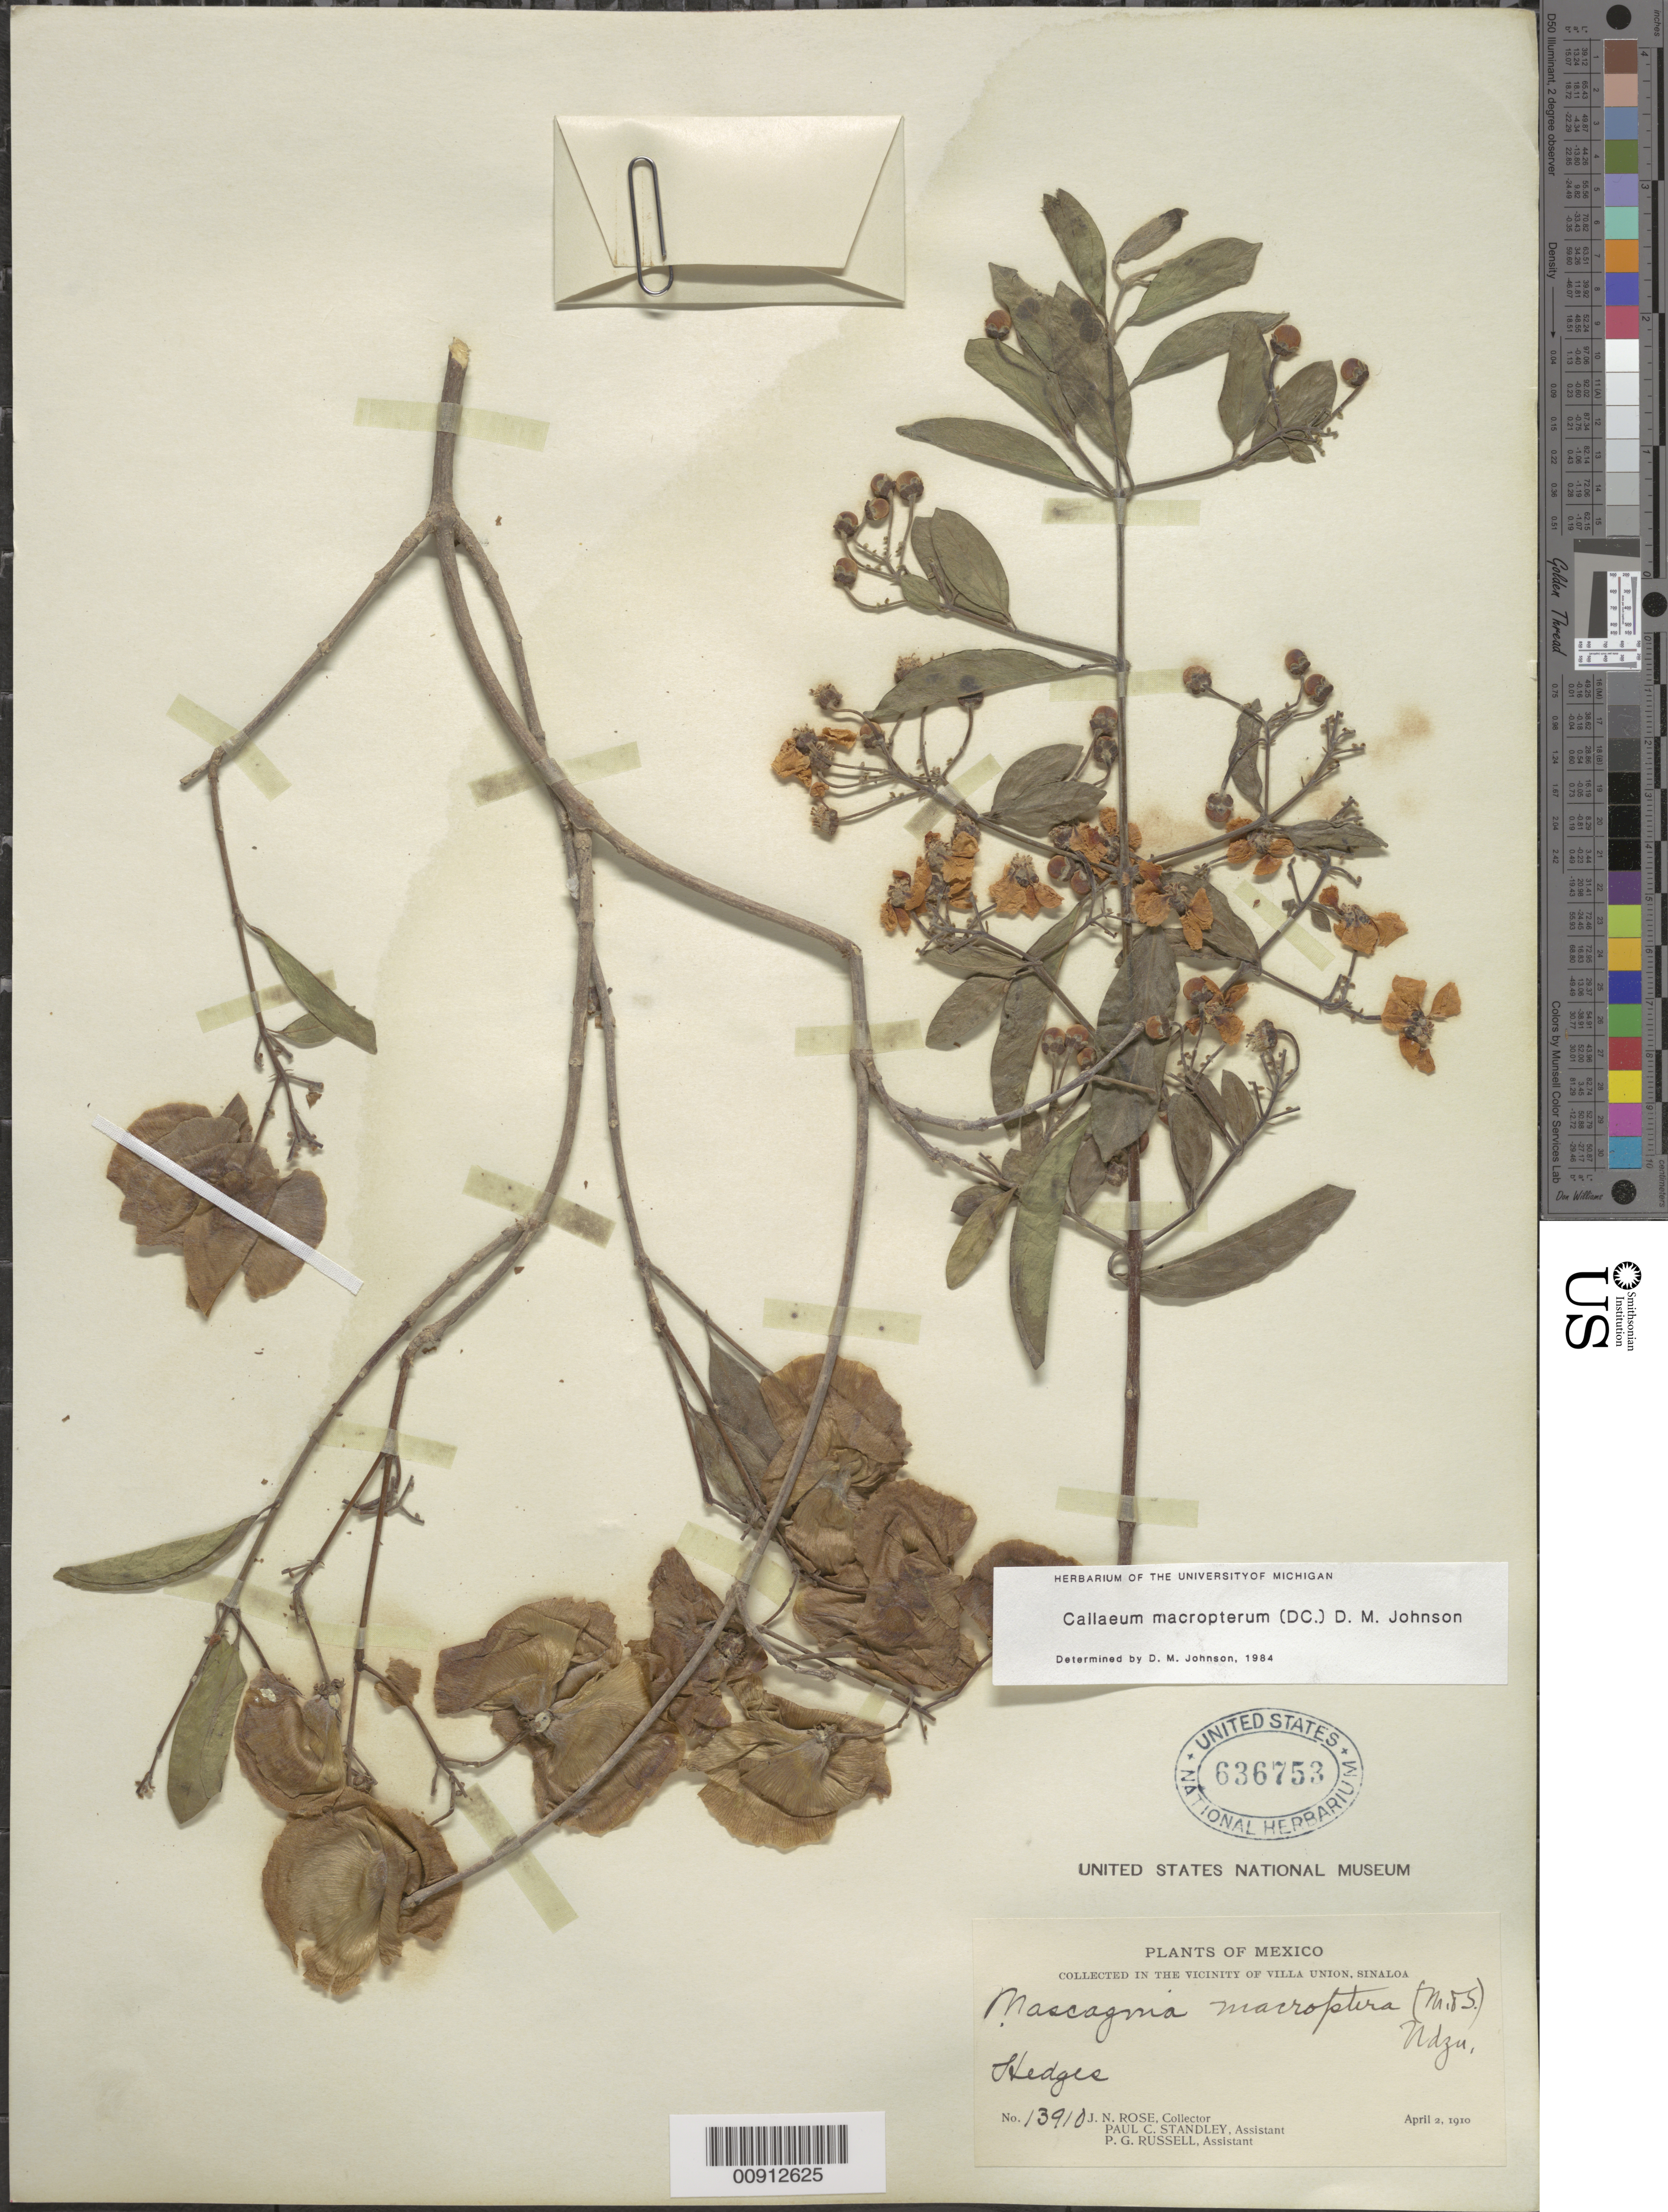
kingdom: Plantae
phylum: Tracheophyta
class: Magnoliopsida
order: Malpighiales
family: Malpighiaceae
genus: Callaeum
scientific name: Callaeum macropterum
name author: (Moc. & Sessé ex DC.) D.M. Johnson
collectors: J. N. Rose, P. C. Standley & P. G. Russell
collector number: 13910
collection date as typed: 02 Apr 1910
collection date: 1910-04-02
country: Mexico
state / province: Sinaloa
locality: Vicinity of Villa Union, Sinaloa.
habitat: Hedges.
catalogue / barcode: US 636753